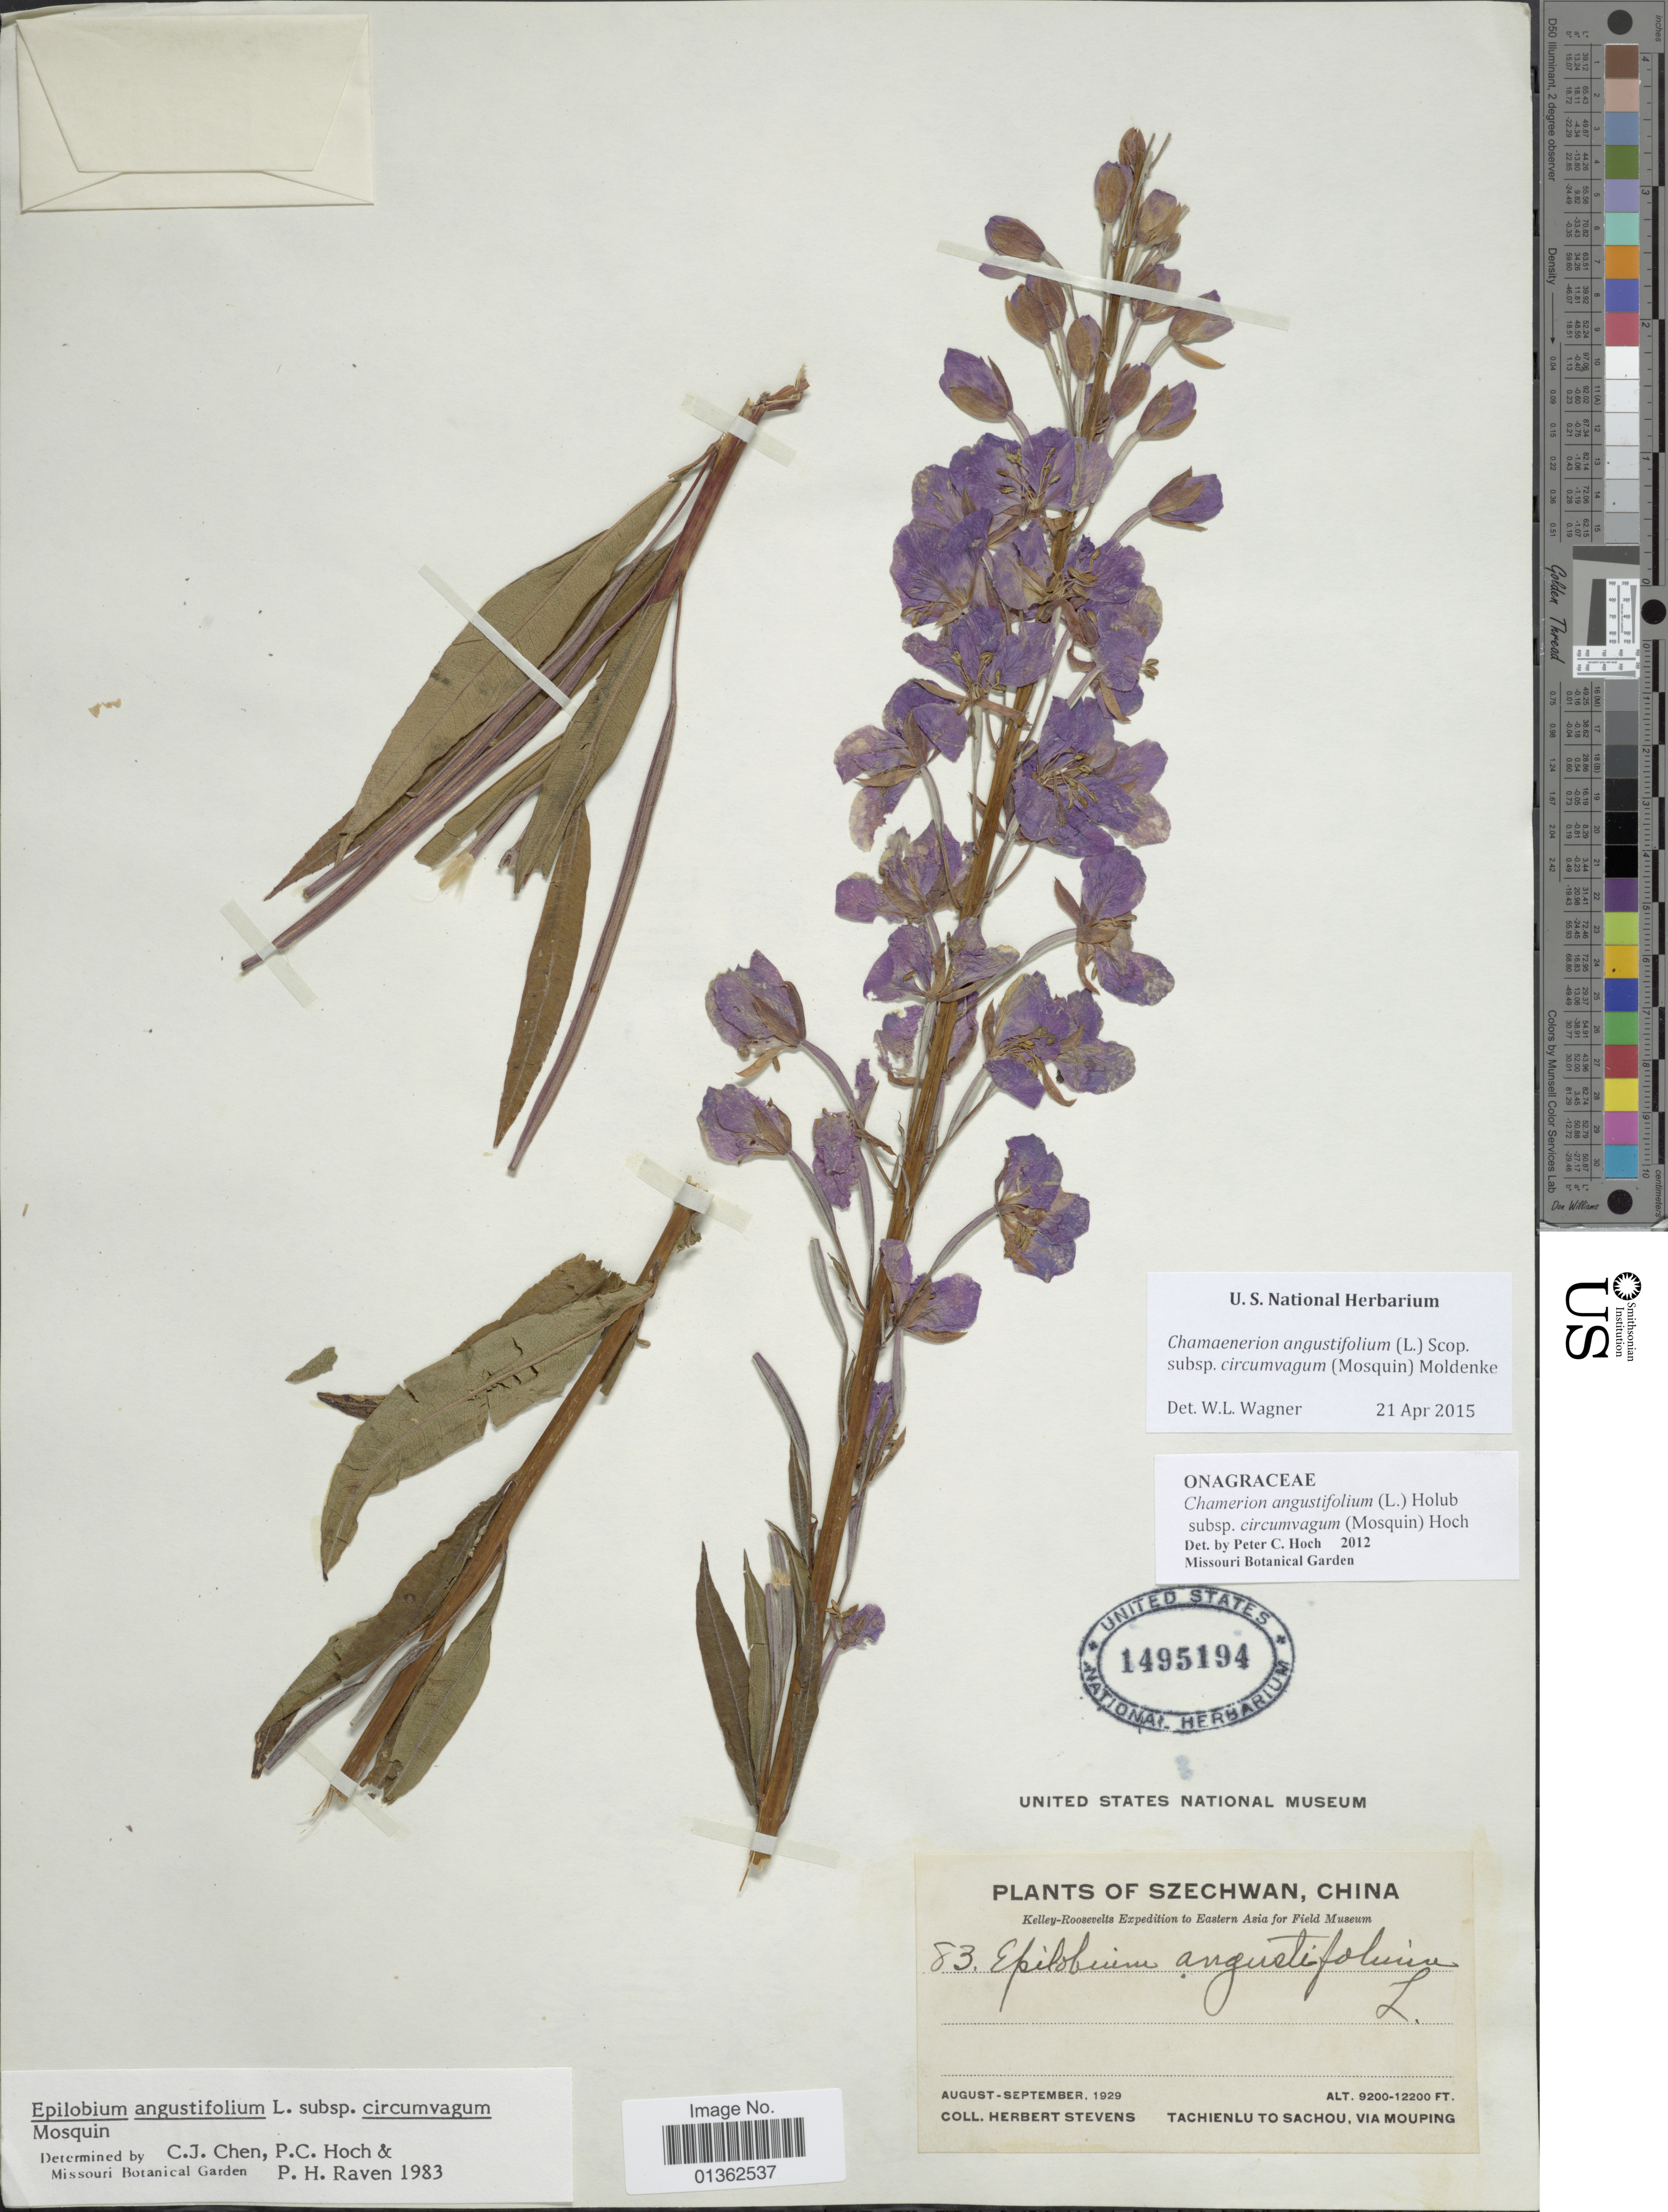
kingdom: Plantae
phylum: Tracheophyta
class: Magnoliopsida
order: Myrtales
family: Onagraceae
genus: Chamaenerion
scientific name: Chamaenerion angustifolium subsp. circumvagum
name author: (Mosquin) Moldenke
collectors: H. Stevens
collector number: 83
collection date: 1929-08/1929-09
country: China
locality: Szechwan. Tachienlu to Sachou, via Mouping.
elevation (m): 2804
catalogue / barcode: US 1495194